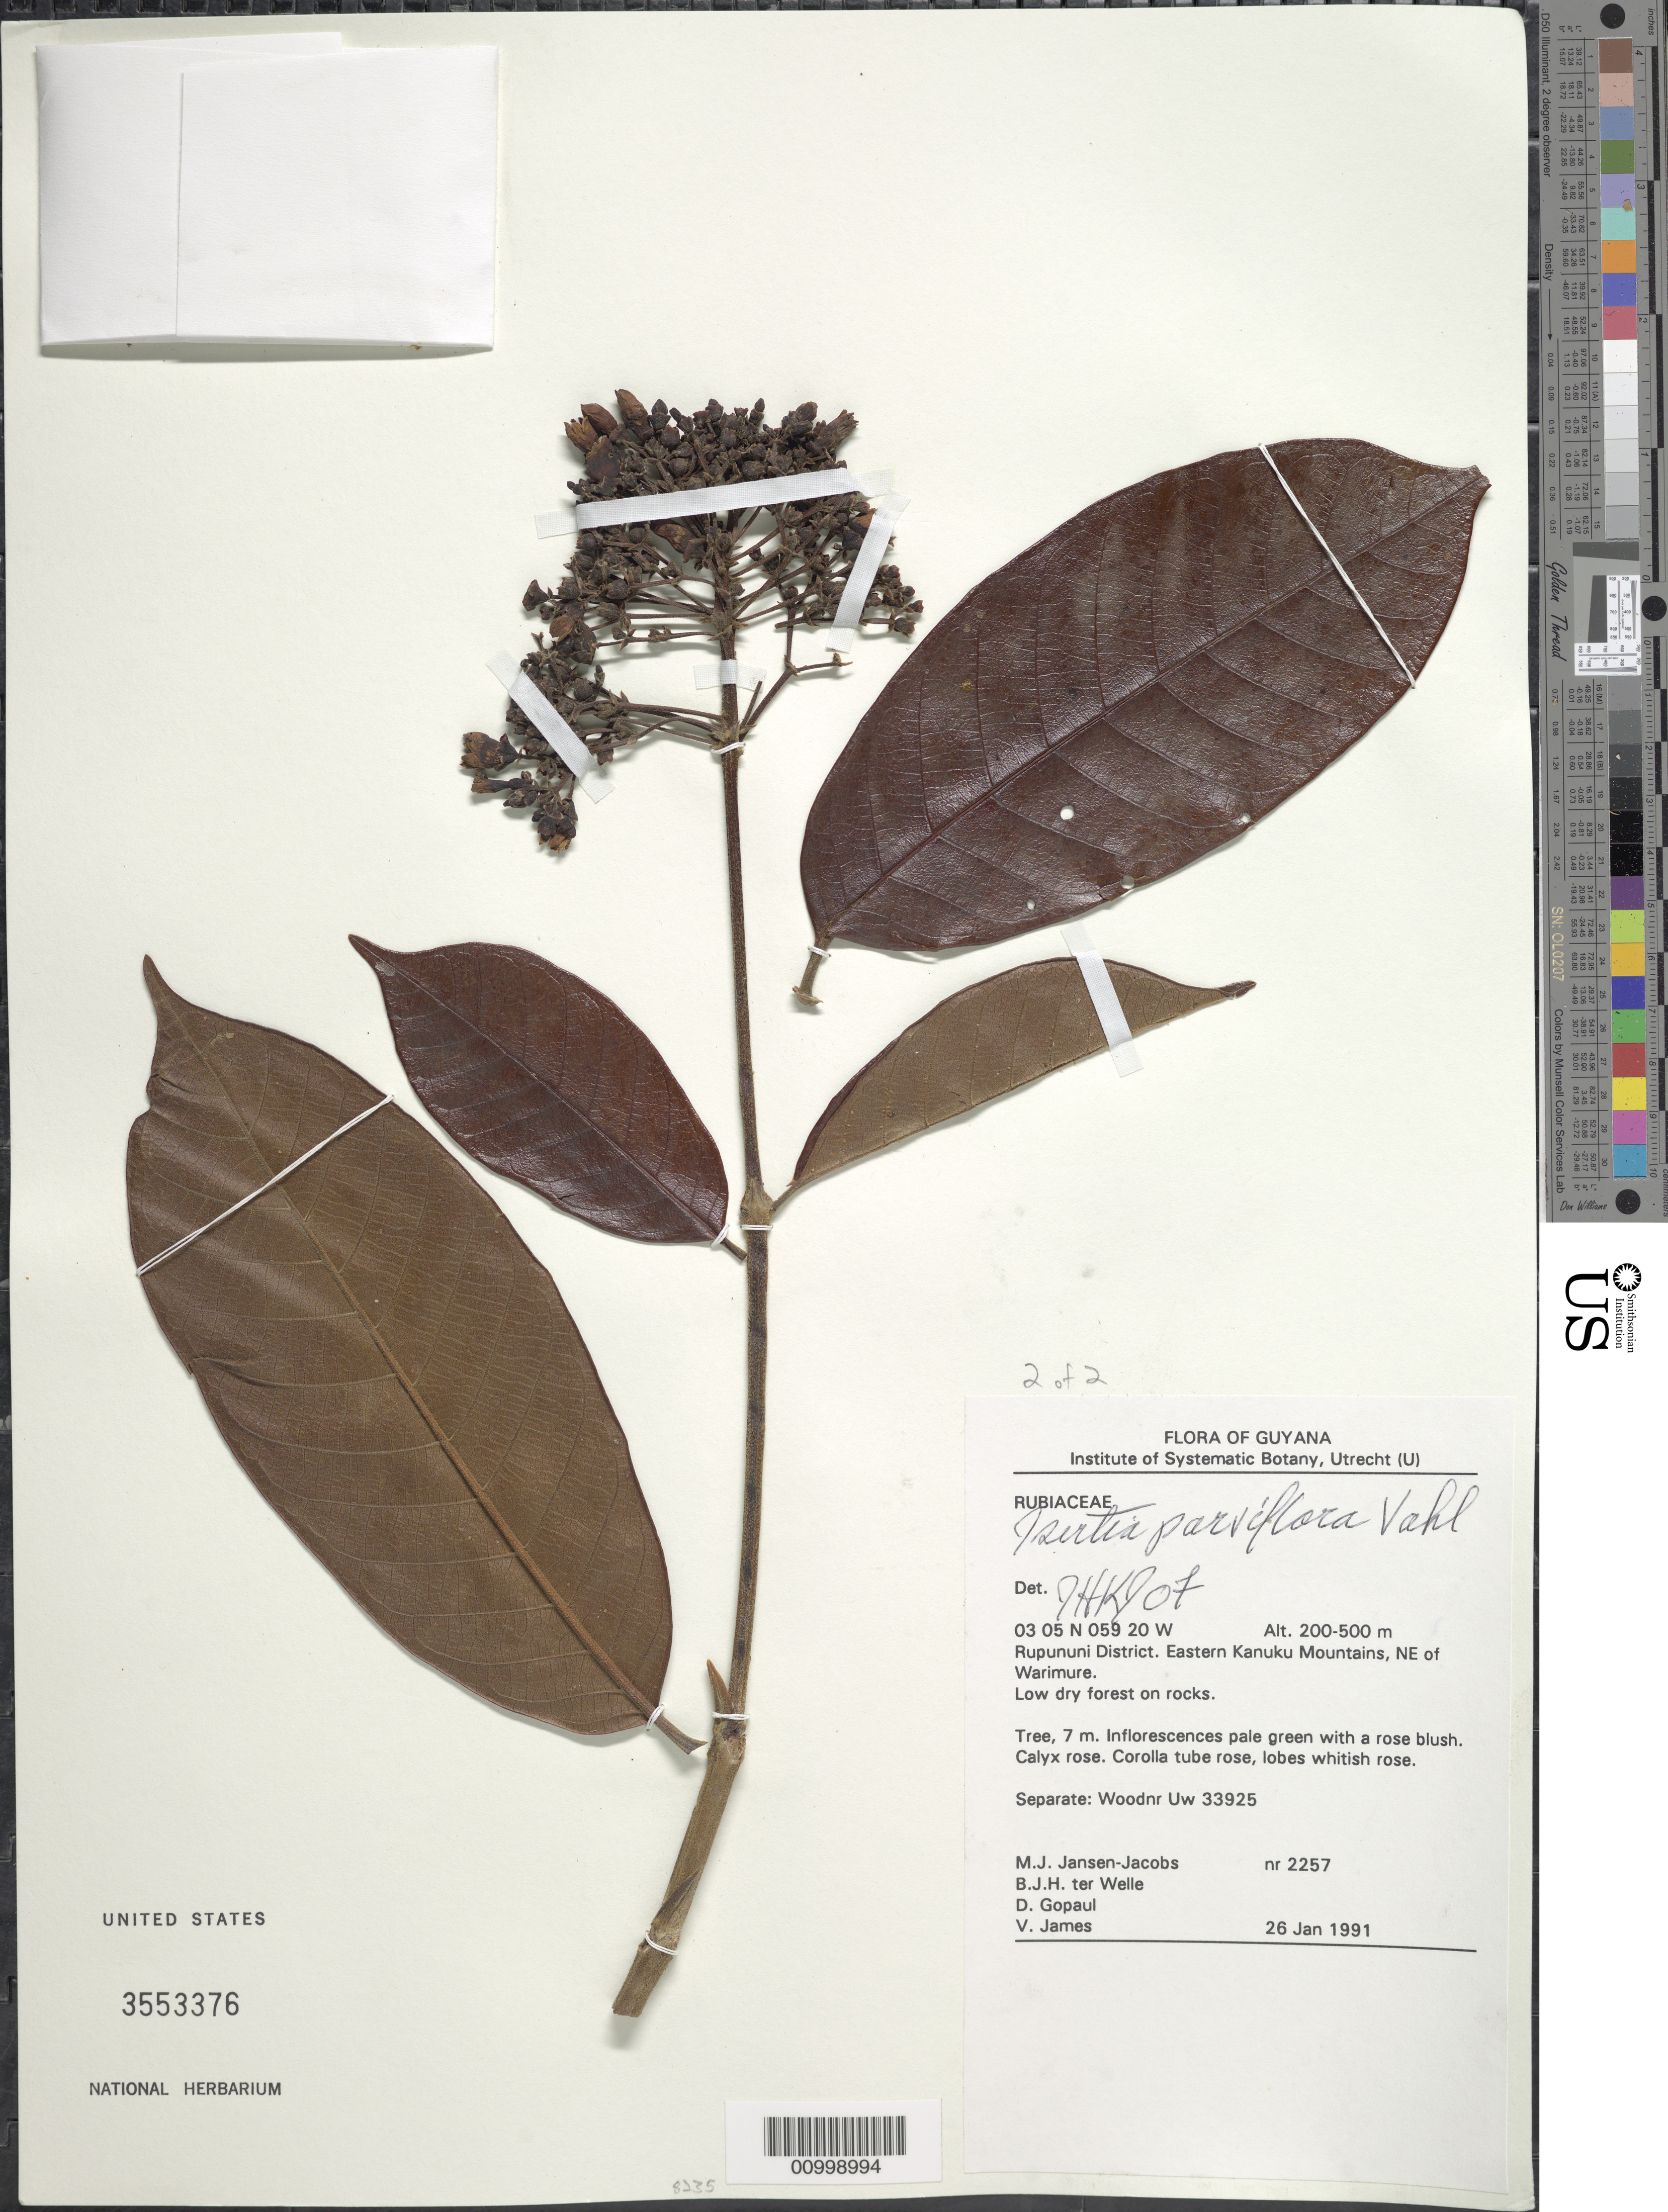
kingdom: Plantae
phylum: Tracheophyta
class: Magnoliopsida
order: Gentianales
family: Rubiaceae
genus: Isertia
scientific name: Isertia parviflora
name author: Vahl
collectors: M. J. Jansen-Jacobs, B. Welle, D. Gopaul & V. James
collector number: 2257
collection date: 1991-01-26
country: Guyana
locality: Rupununi District. Eastern Kanuku Mountains, NE of Warimure.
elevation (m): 200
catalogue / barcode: US 3553376